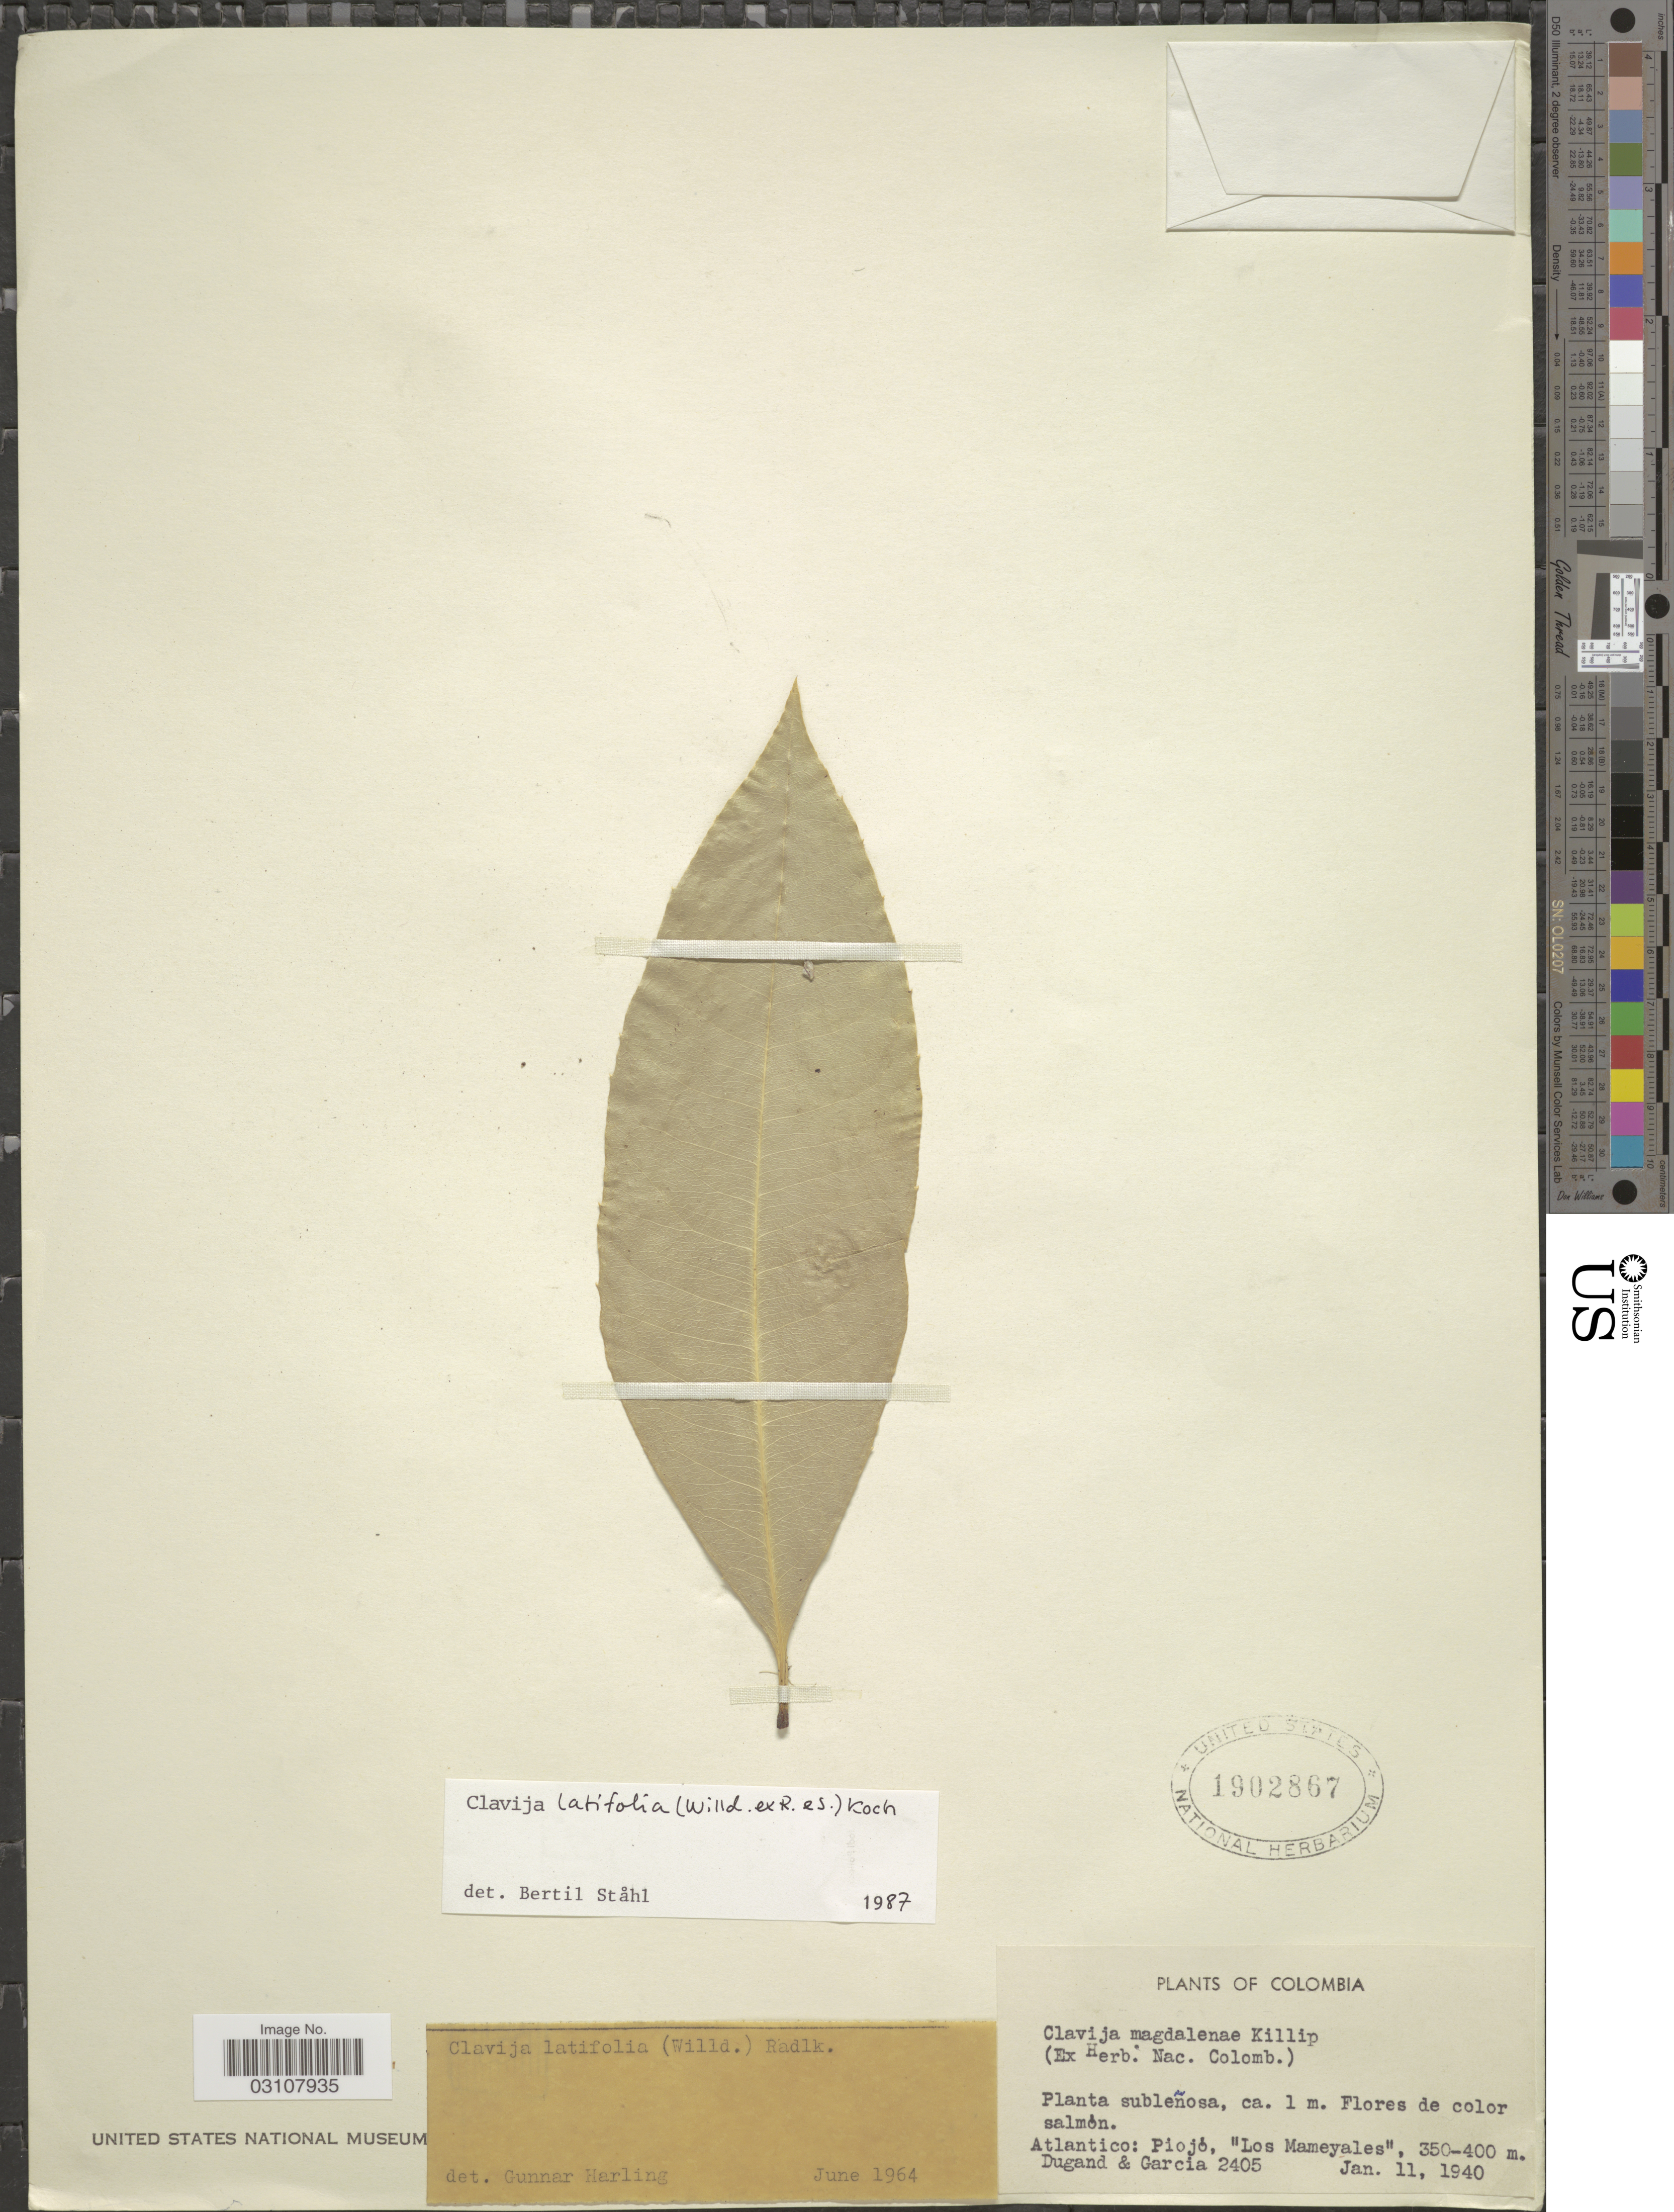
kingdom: Plantae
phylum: Tracheophyta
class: Magnoliopsida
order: Ericales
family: Primulaceae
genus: Clavija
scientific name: Clavija latifolia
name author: (Willd. ex Roem. & Schult.) K. Koch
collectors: Dugand, -- & H. Garcia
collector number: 2405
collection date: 1940-01-11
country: Colombia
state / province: Atlántico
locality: Piojó, "Los Mameyales".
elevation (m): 350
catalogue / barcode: US 1902867